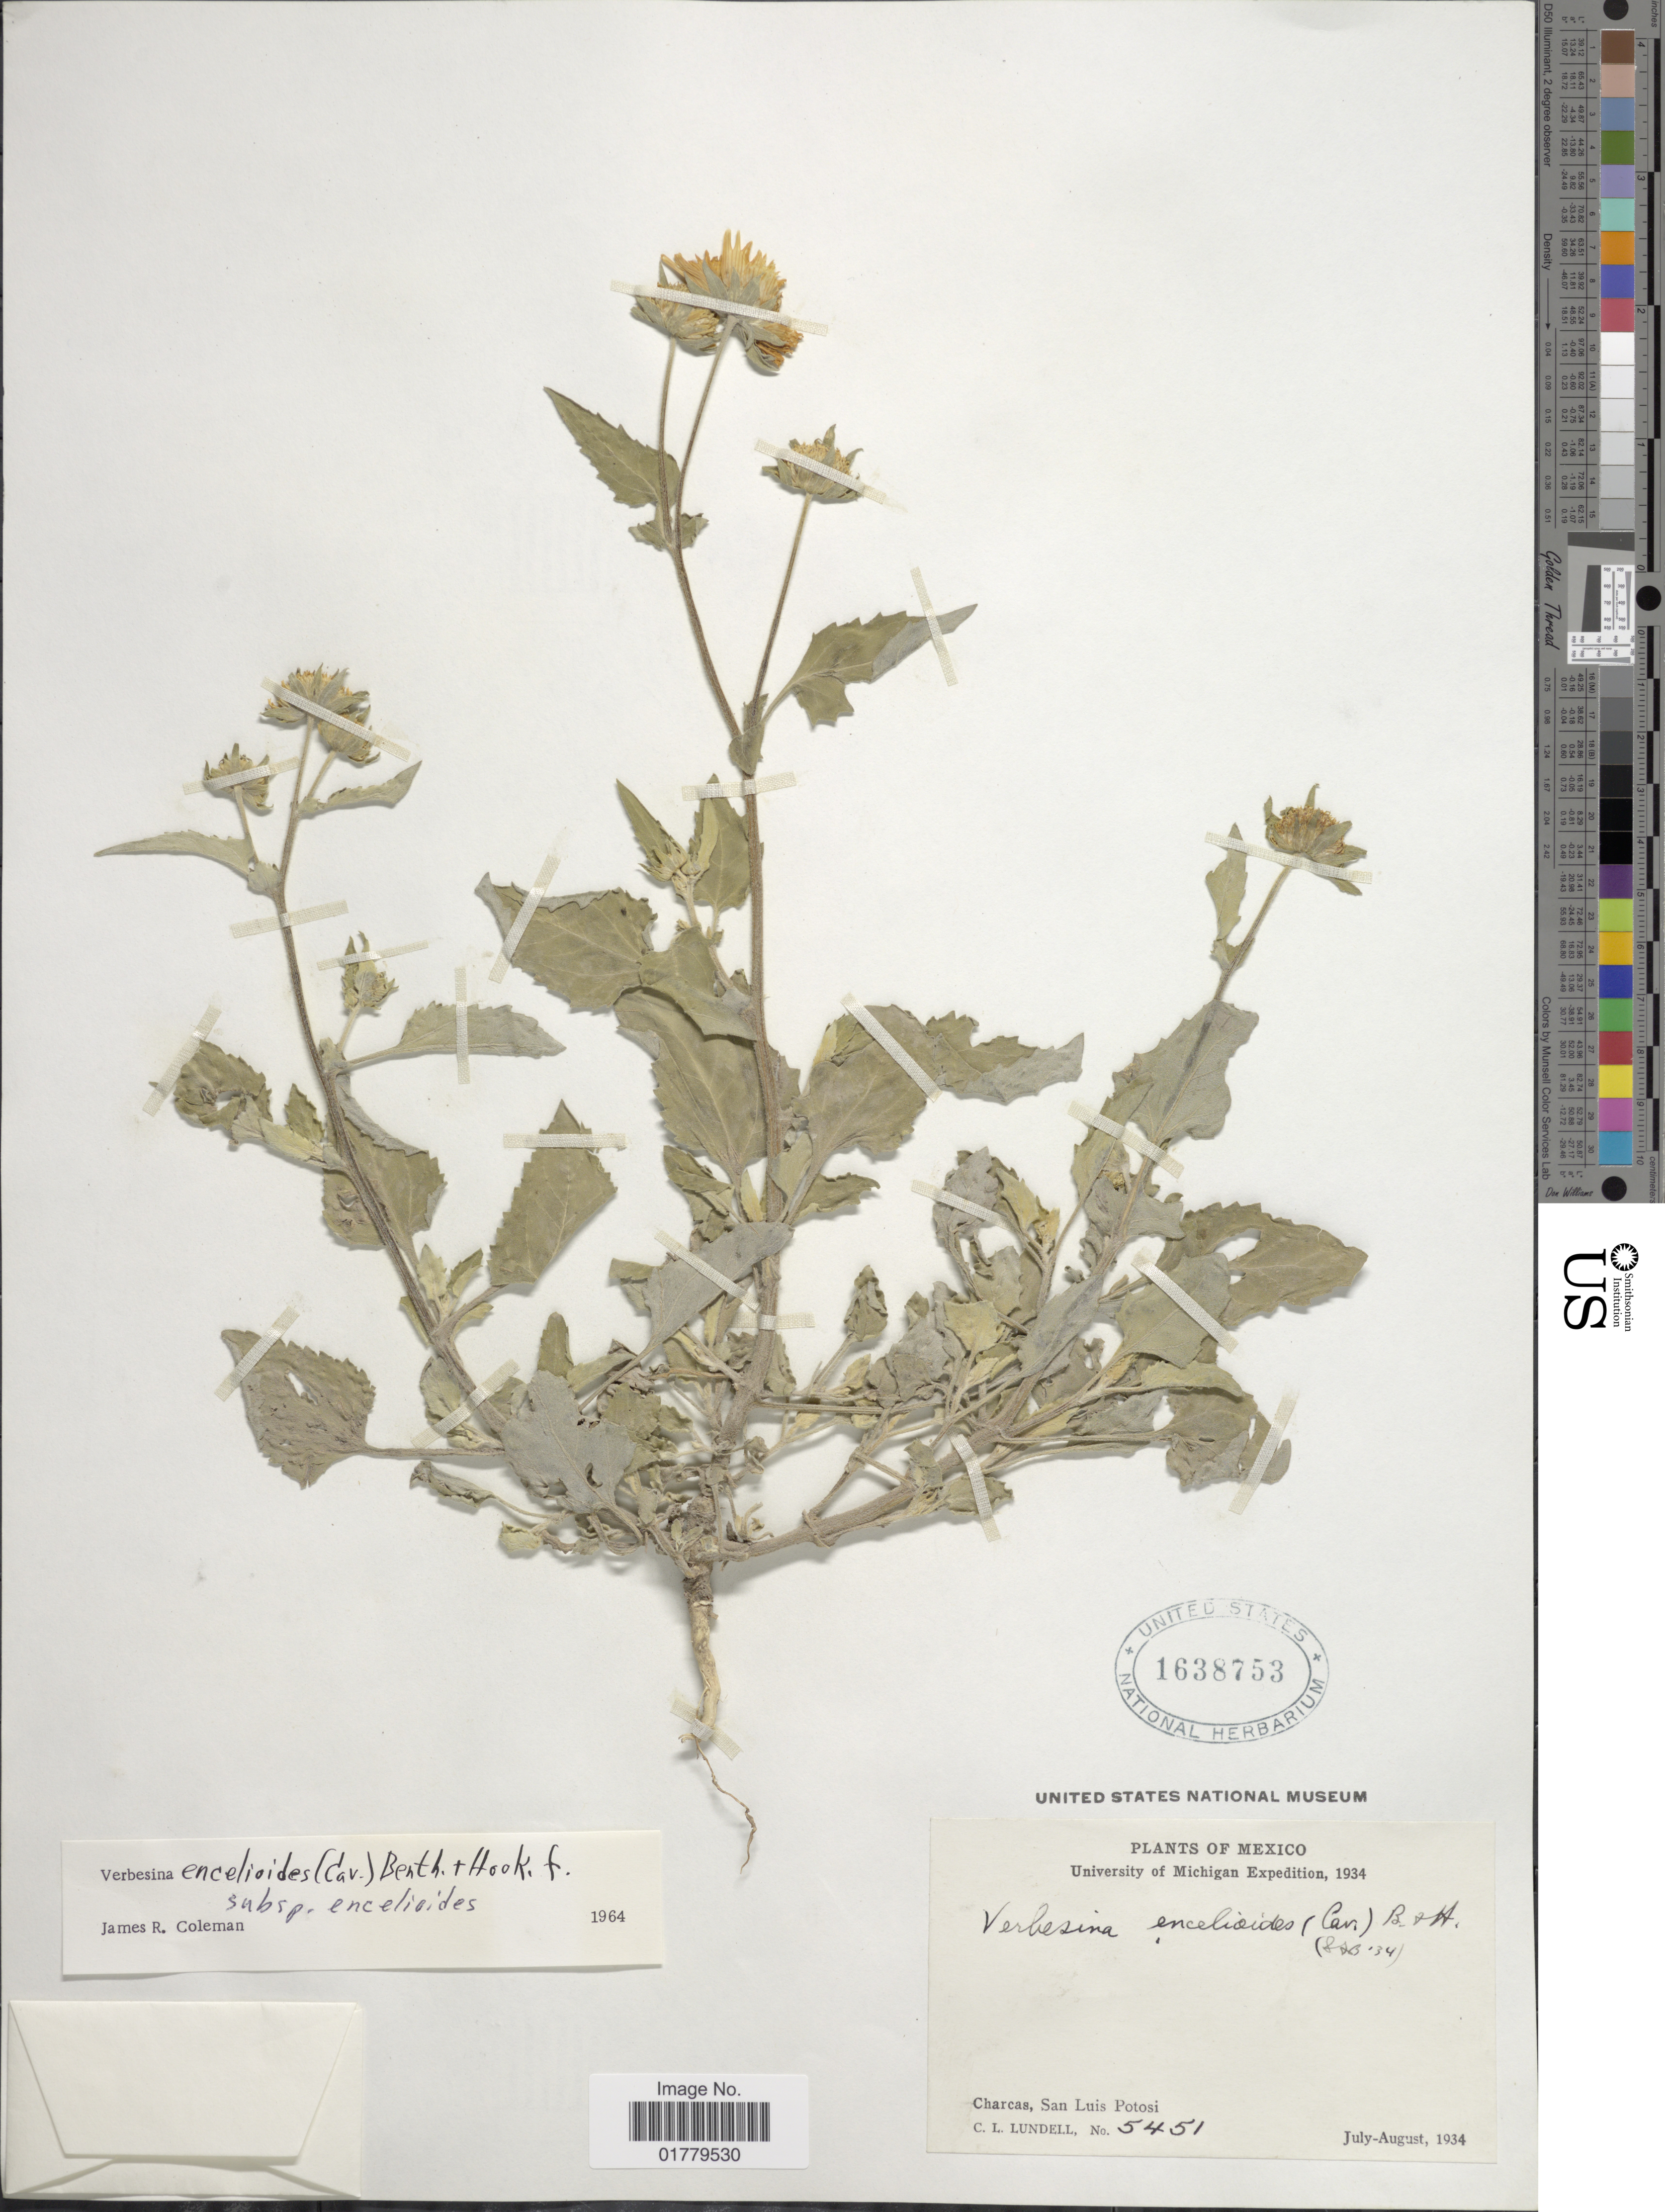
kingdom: Plantae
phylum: Tracheophyta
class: Magnoliopsida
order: Asterales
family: Asteraceae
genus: Verbesina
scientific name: Verbesina encelioides subsp. encelioides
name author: (Cav.) Benth. & Hook.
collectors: C. L. Lundell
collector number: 5451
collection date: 1934-07/1934-08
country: Mexico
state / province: San Luis Potosí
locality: Charcas, San Luis Potosi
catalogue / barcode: US 1638753